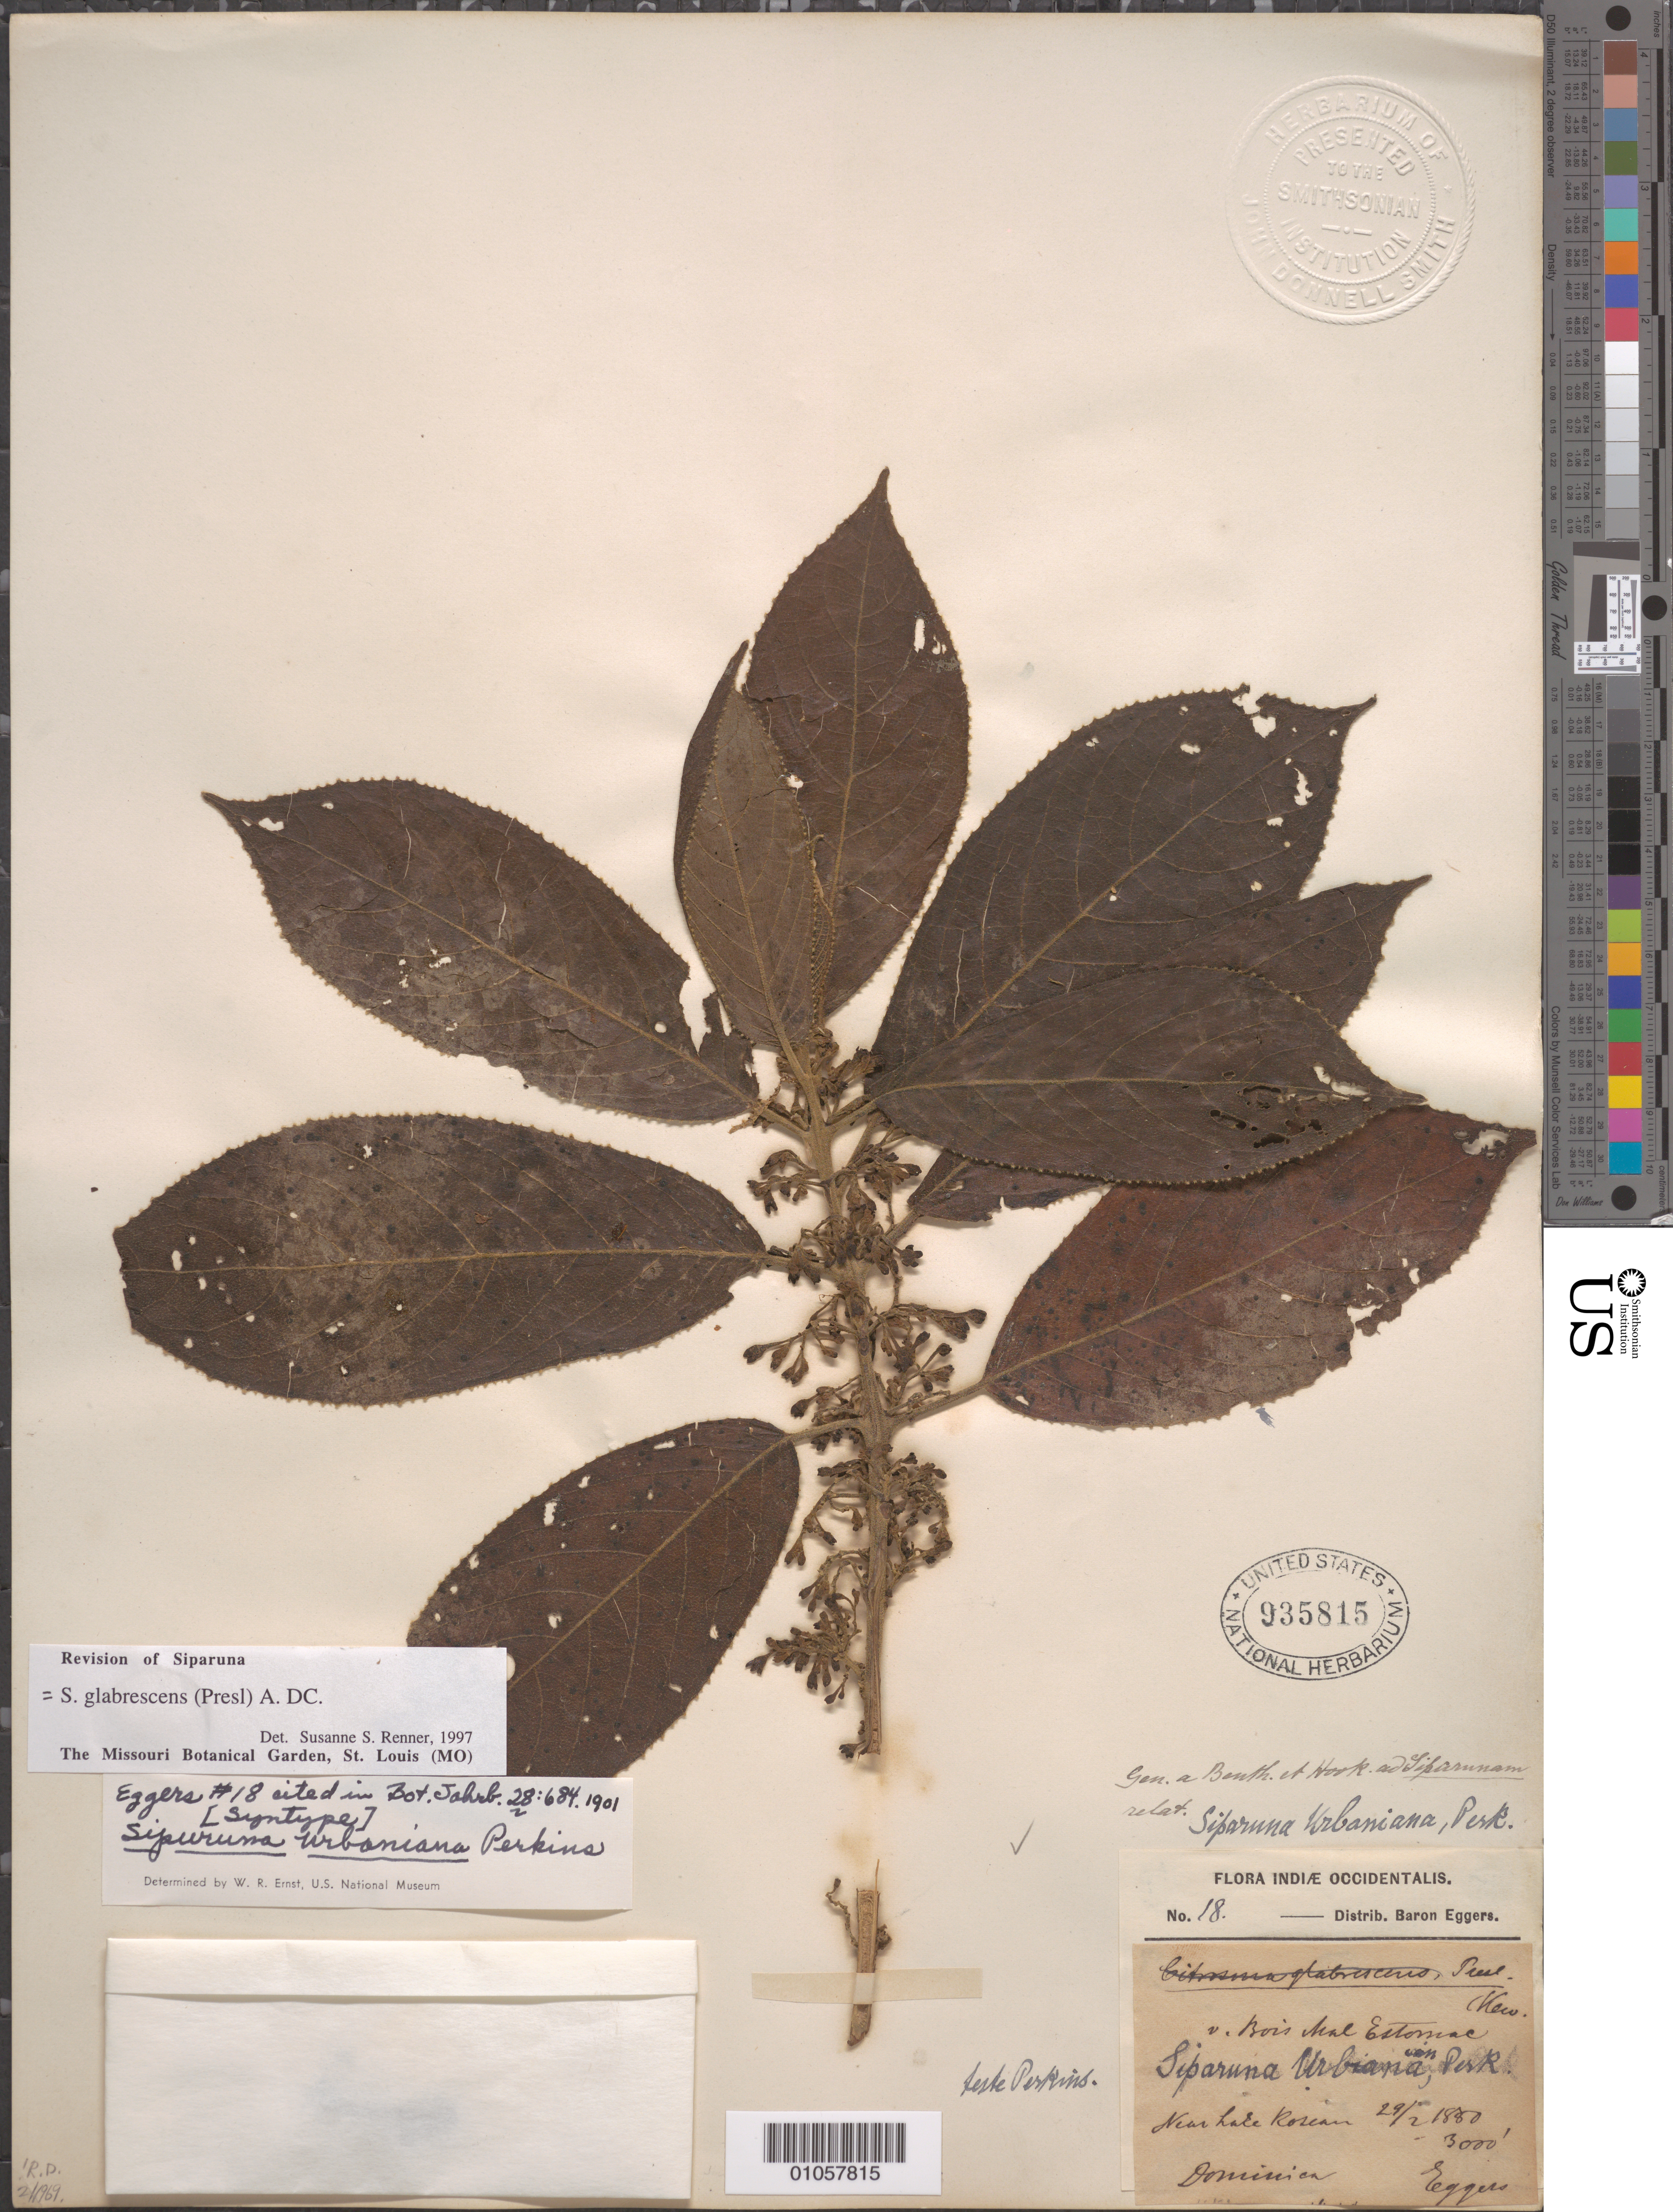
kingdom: Plantae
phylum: Tracheophyta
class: Magnoliopsida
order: Laurales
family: Siparunaceae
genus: Siparuna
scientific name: Siparuna glabrescens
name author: (C. Presl) A. DC.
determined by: Renner, S. S.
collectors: H. F. A. von Eggers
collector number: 18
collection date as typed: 29 Feb 1880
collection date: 1880-02-29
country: Dominica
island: Dominica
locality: Near Lake Rosean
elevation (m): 914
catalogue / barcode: US 935815